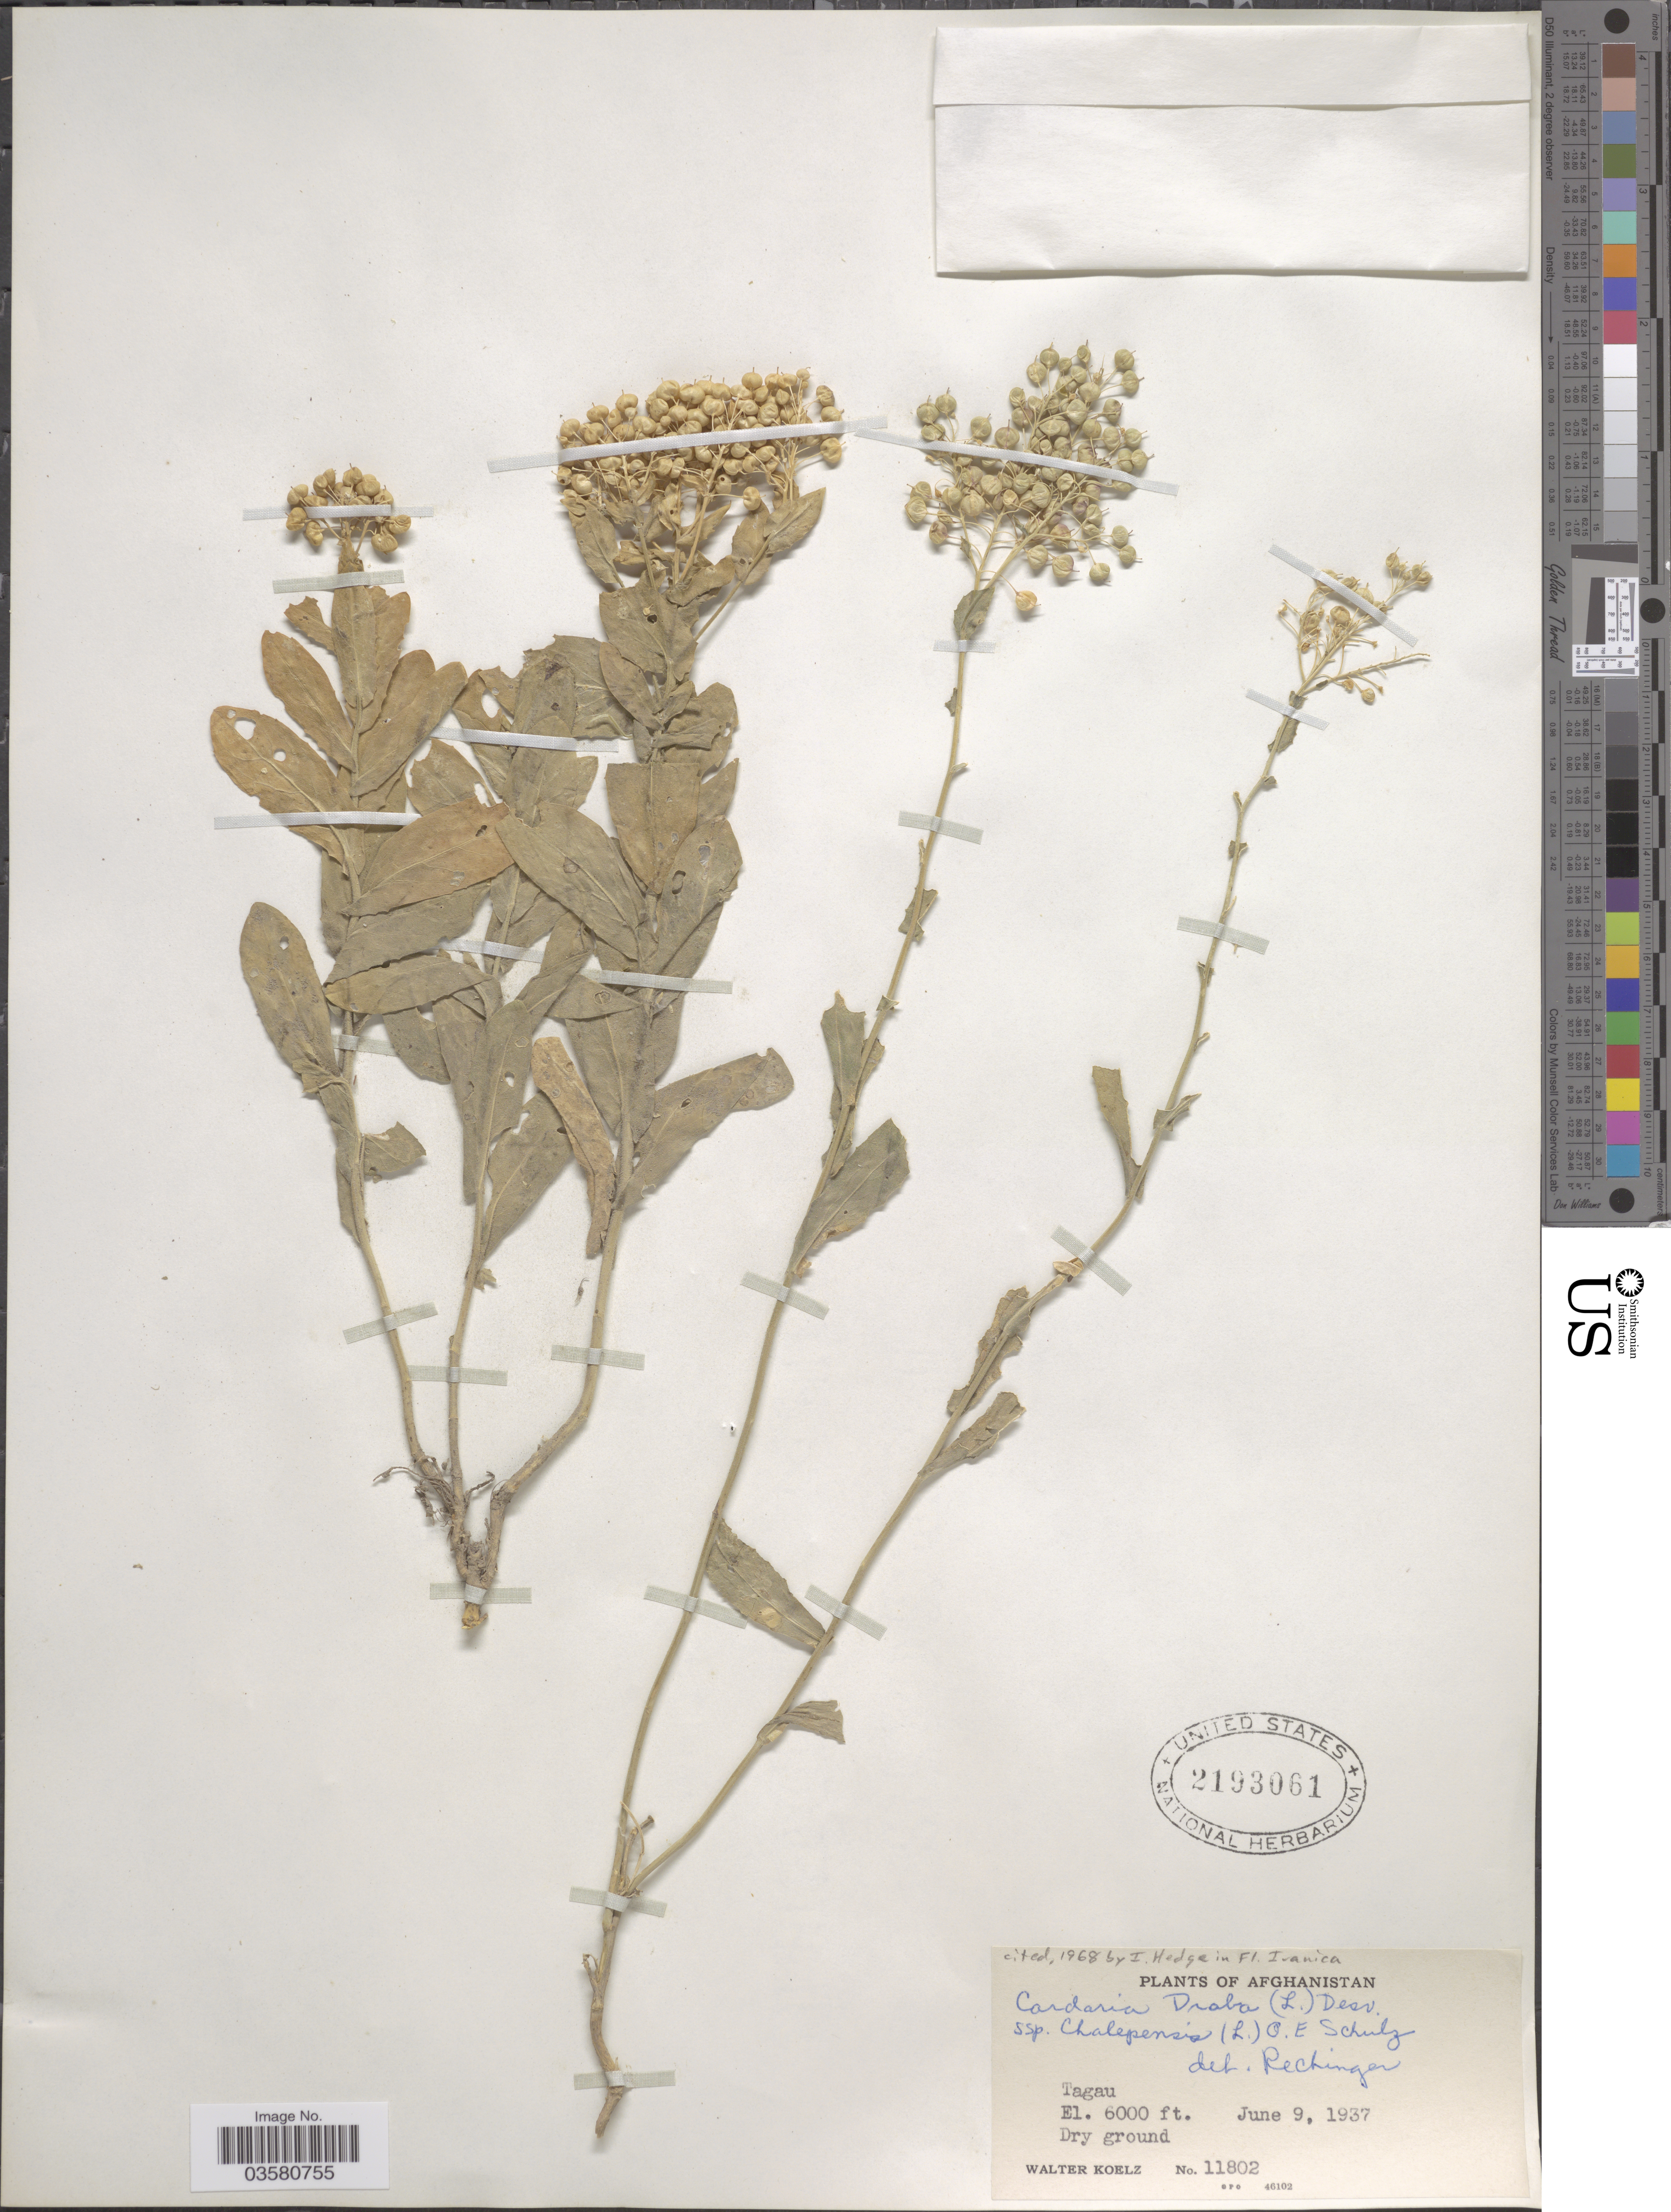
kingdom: Plantae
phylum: Tracheophyta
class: Magnoliopsida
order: Brassicales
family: Brassicaceae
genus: Lepidium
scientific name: Lepidium chalepense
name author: L.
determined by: Strong, M. T., (US), Smithsonian Institution - National Museum of Natural History (UNITED STATES)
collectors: W. N. Koelz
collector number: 11802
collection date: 1937-06-09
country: Afghanistan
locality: Tagau.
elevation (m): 1829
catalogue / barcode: US 2193061